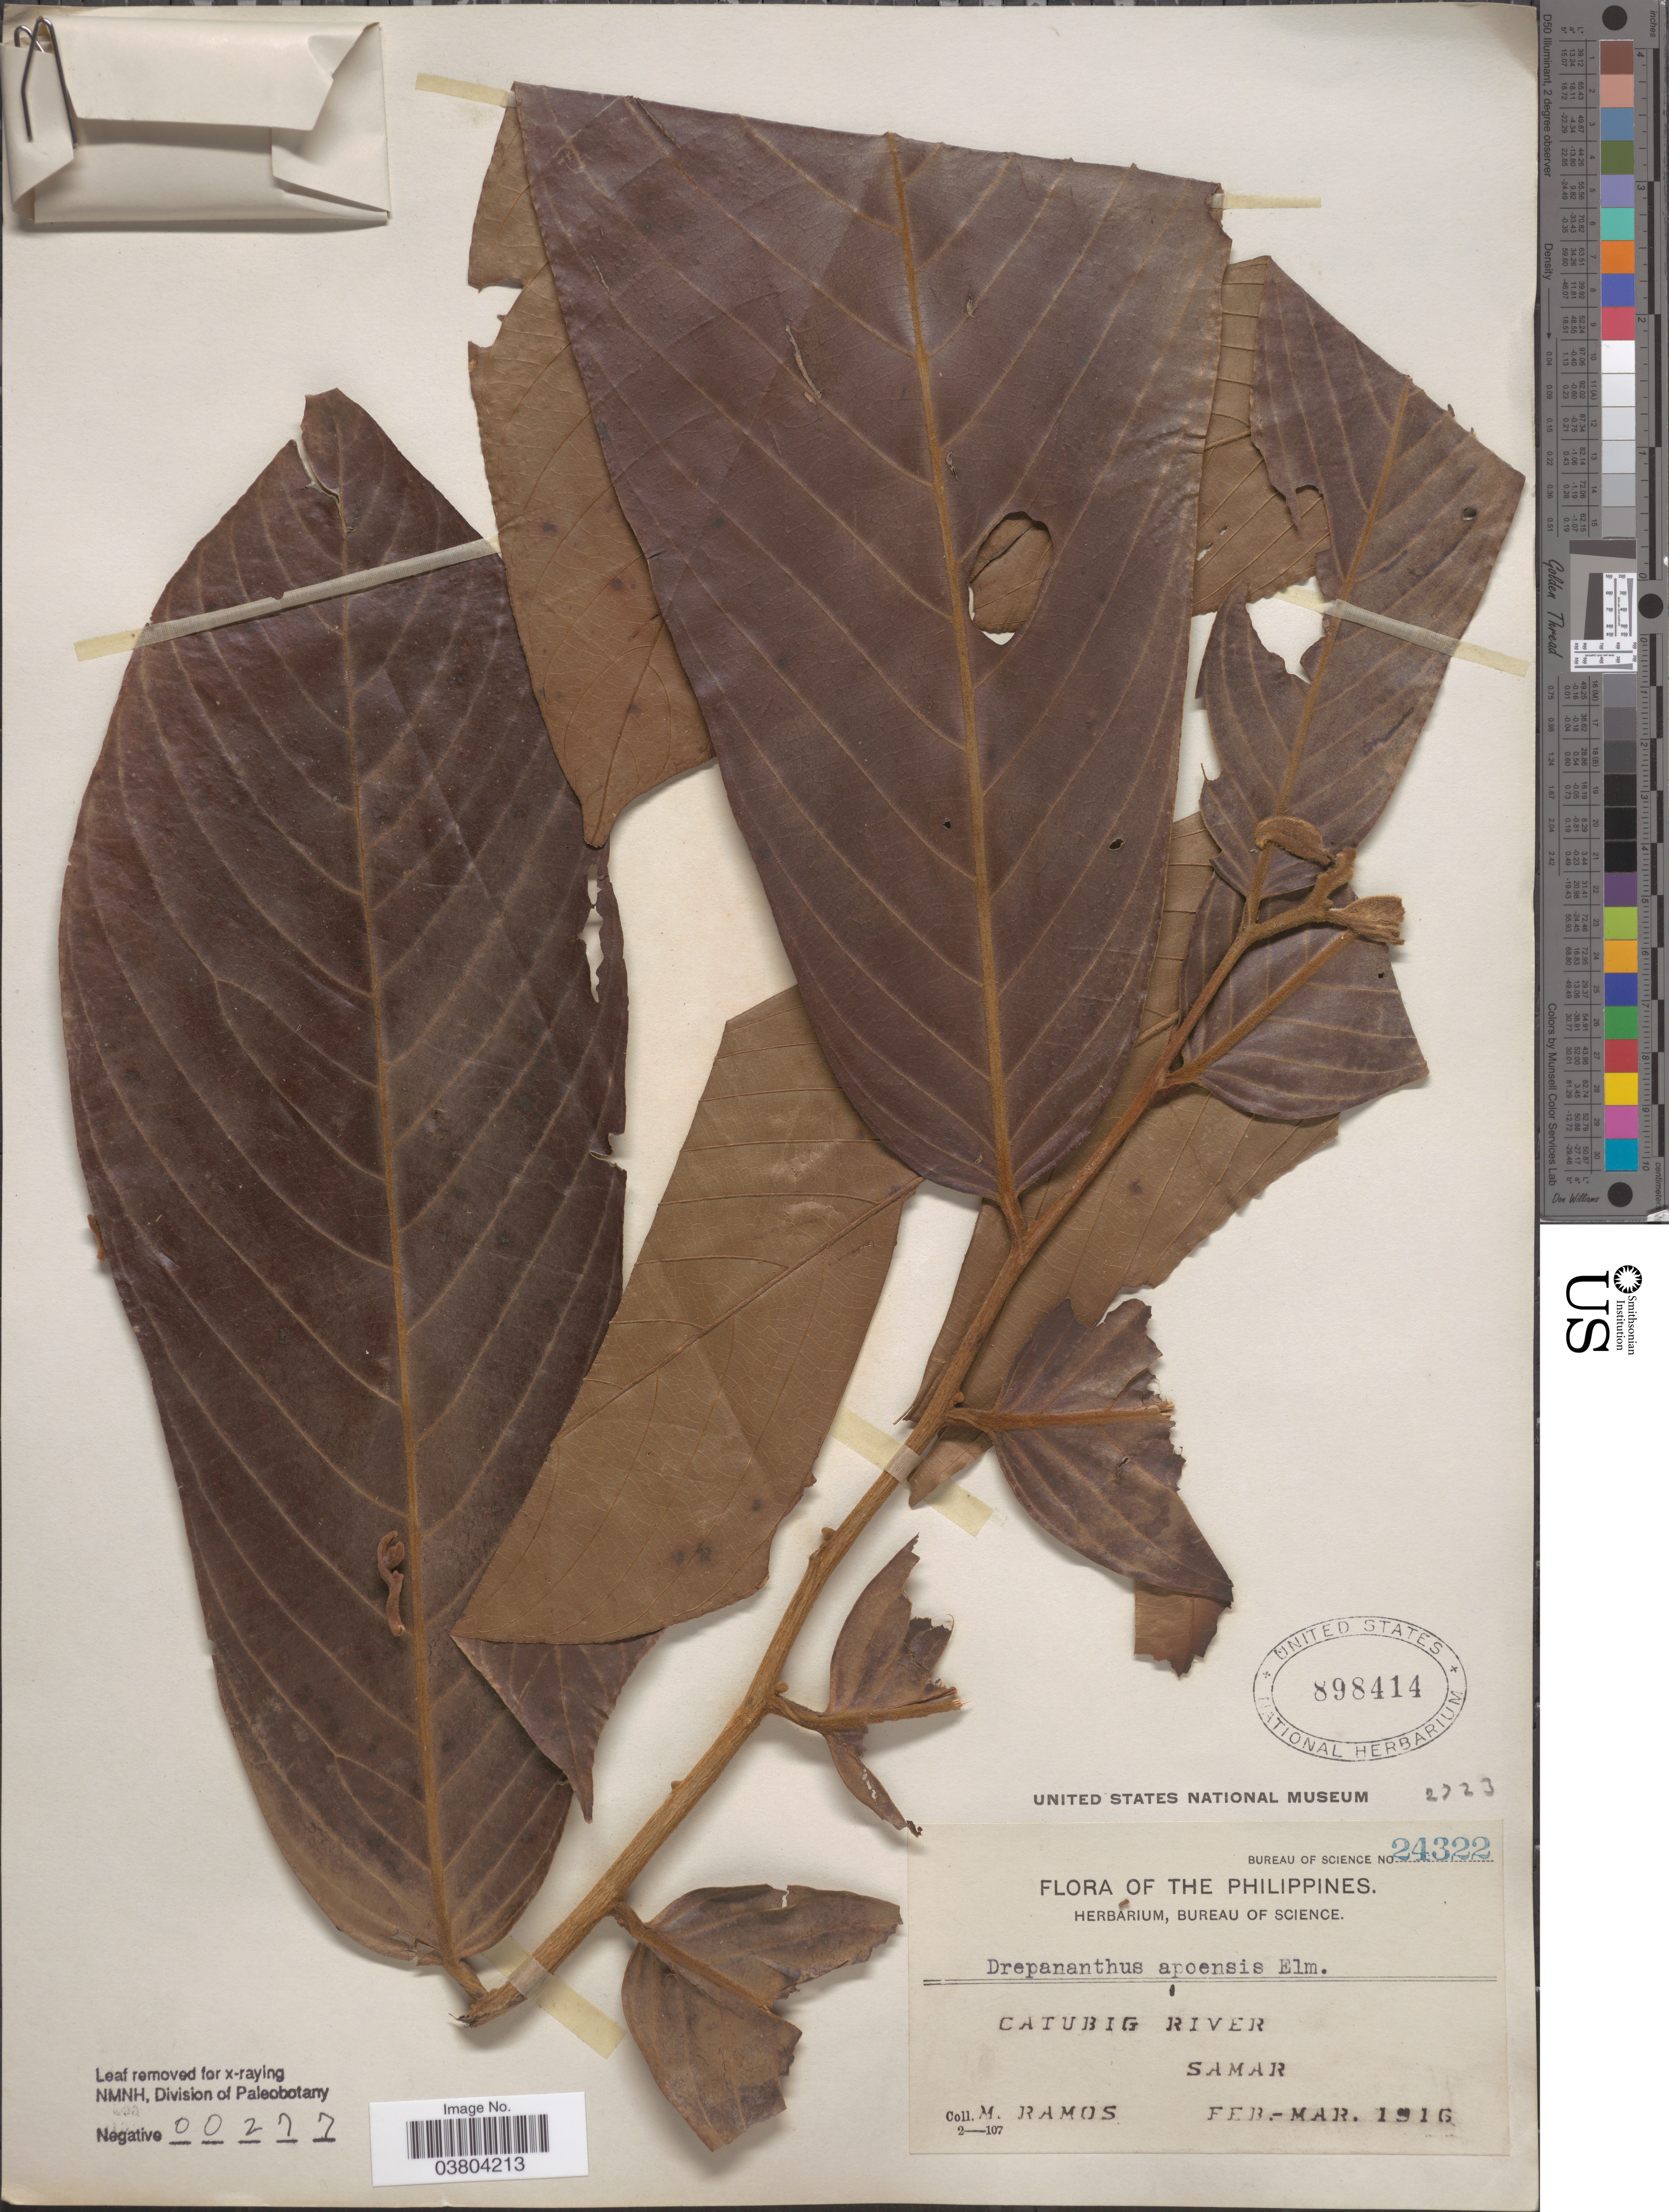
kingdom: Plantae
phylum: Tracheophyta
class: Magnoliopsida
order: Magnoliales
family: Annonaceae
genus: Drepananthus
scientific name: Drepananthus apoensis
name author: Elmer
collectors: M. Ramos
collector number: Bureau of Science 24322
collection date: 1916-02/1916-03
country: Philippines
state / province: Eastern Visayas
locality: Catubig River. Samar.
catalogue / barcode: US 898414